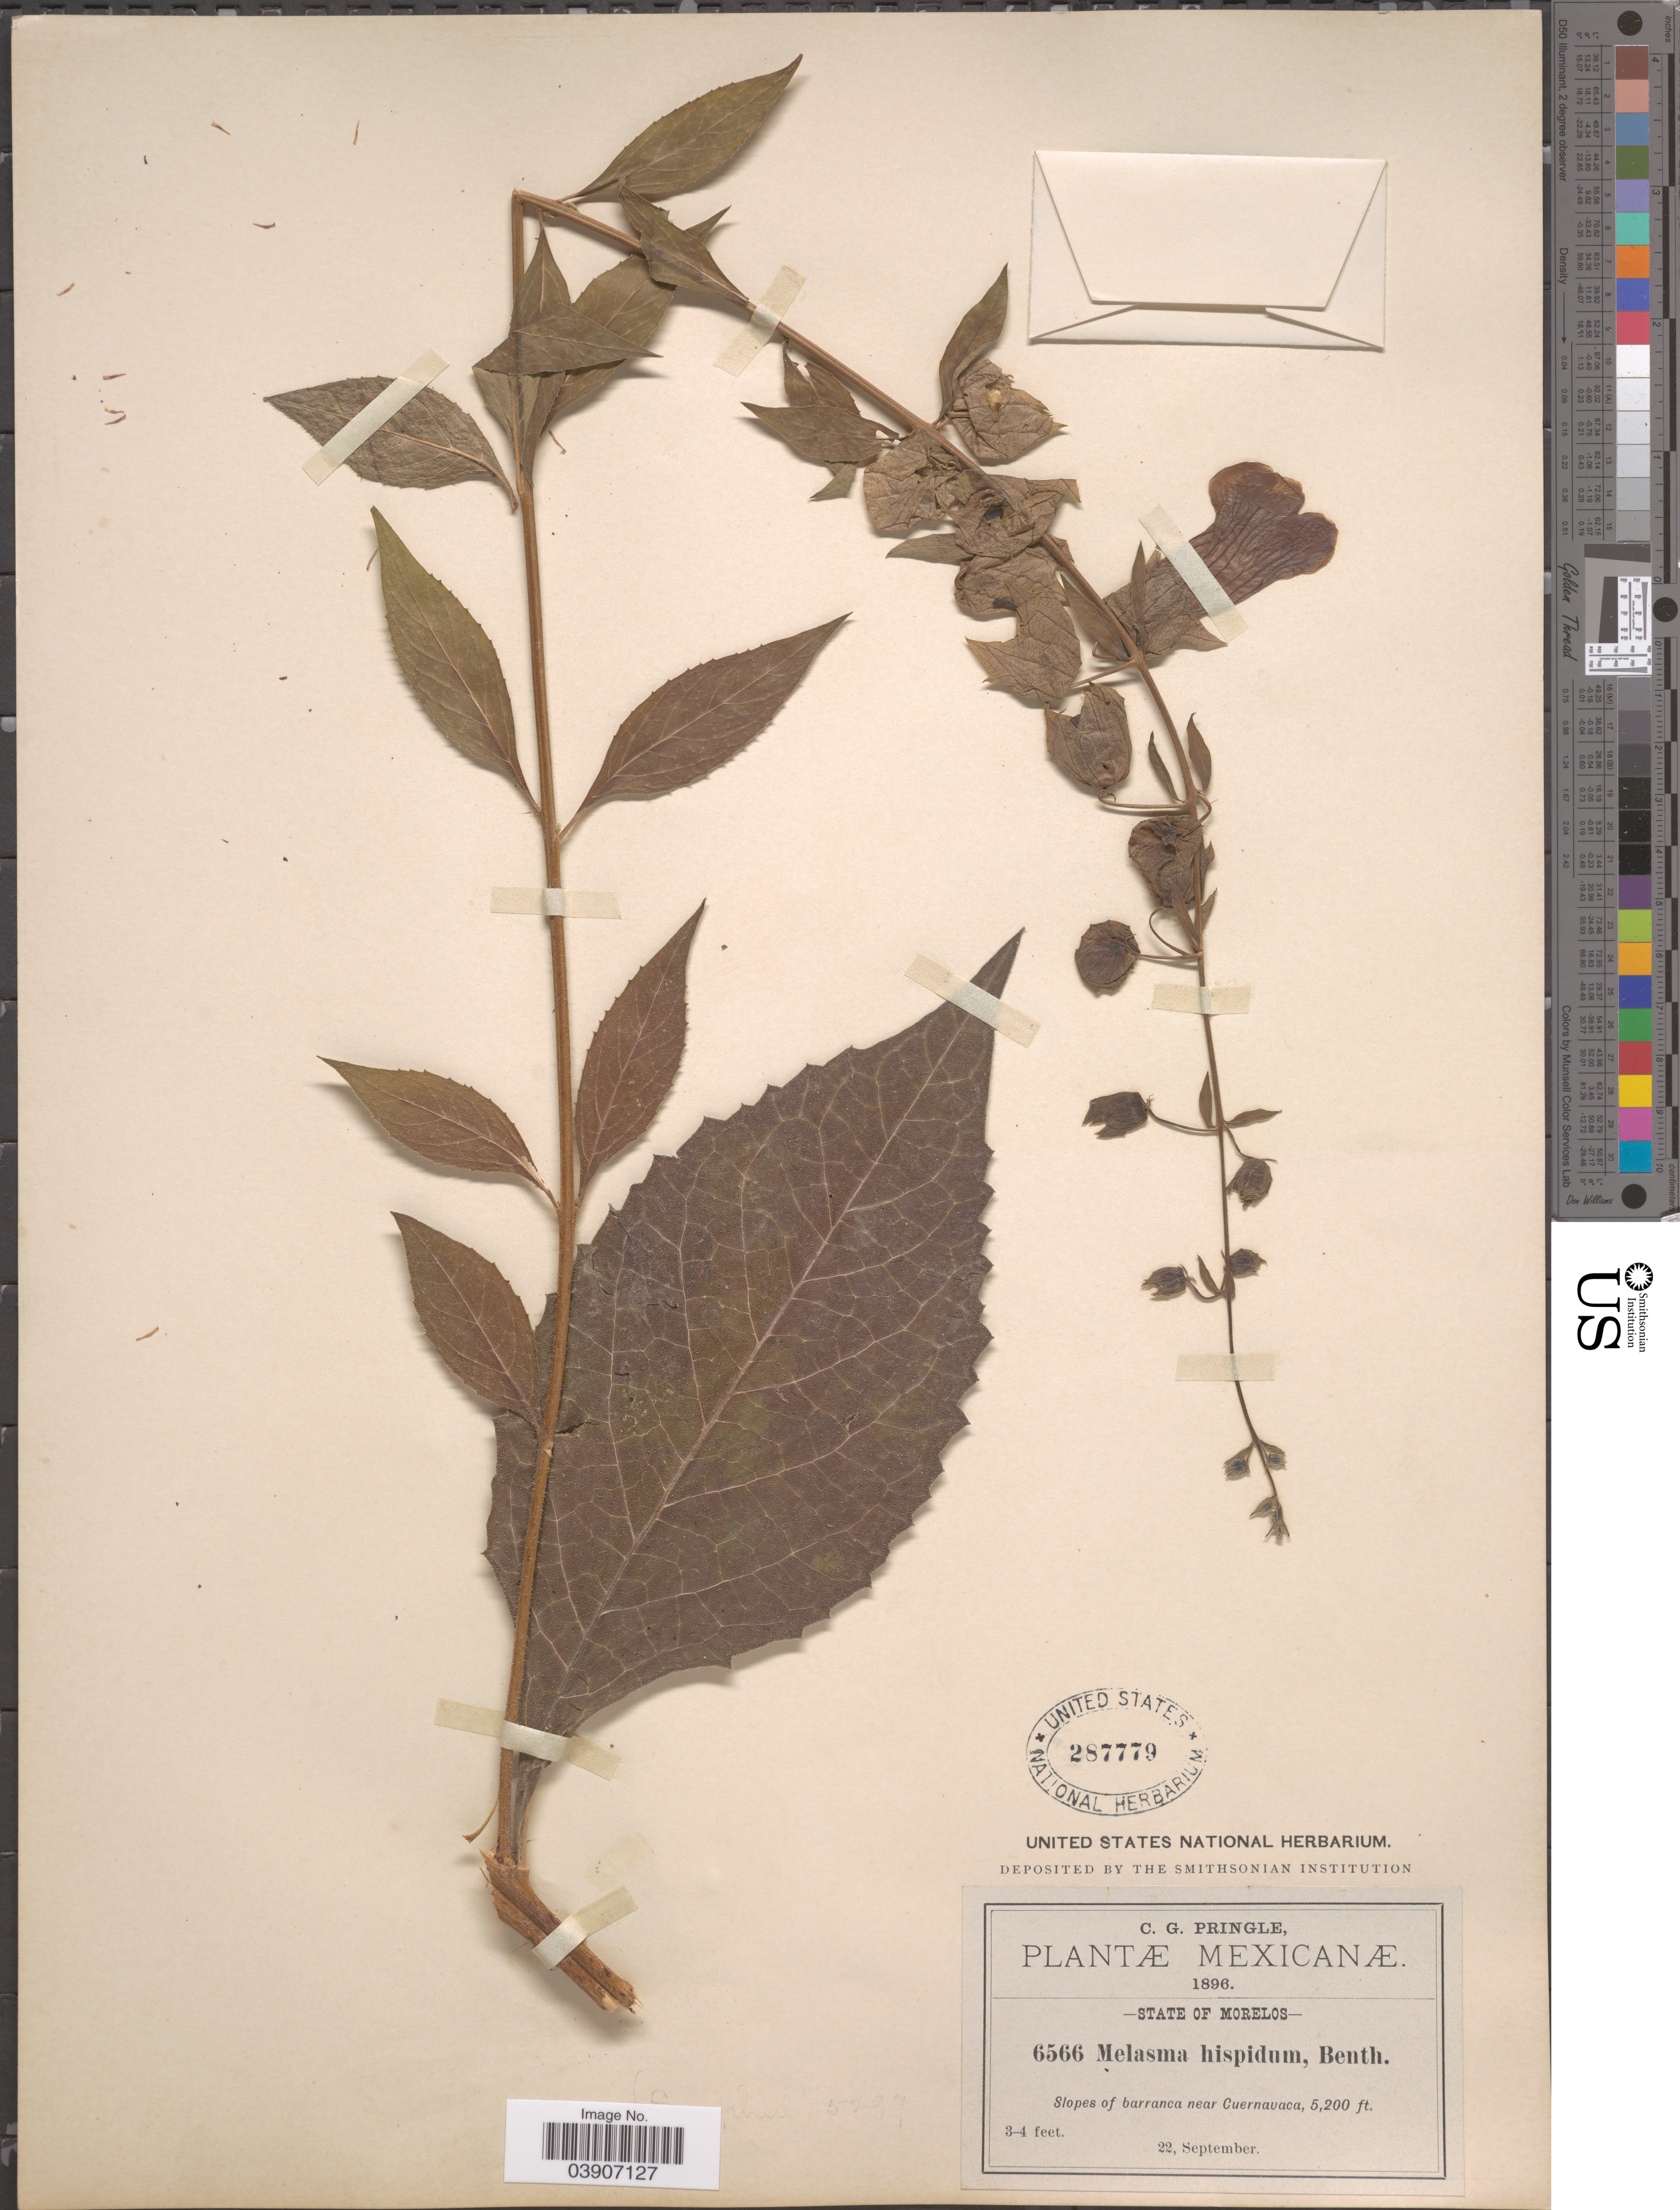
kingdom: Plantae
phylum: Tracheophyta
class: Magnoliopsida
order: Lamiales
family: Orobanchaceae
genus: Melasma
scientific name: Melasma hispidum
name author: (Schltdl. & Cham.) Benth.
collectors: C. G. Pringle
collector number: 6566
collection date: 1896-09-22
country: Mexico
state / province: Morelos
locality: Slopes of barranca near Cuernavaca.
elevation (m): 1585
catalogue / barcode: US 287779